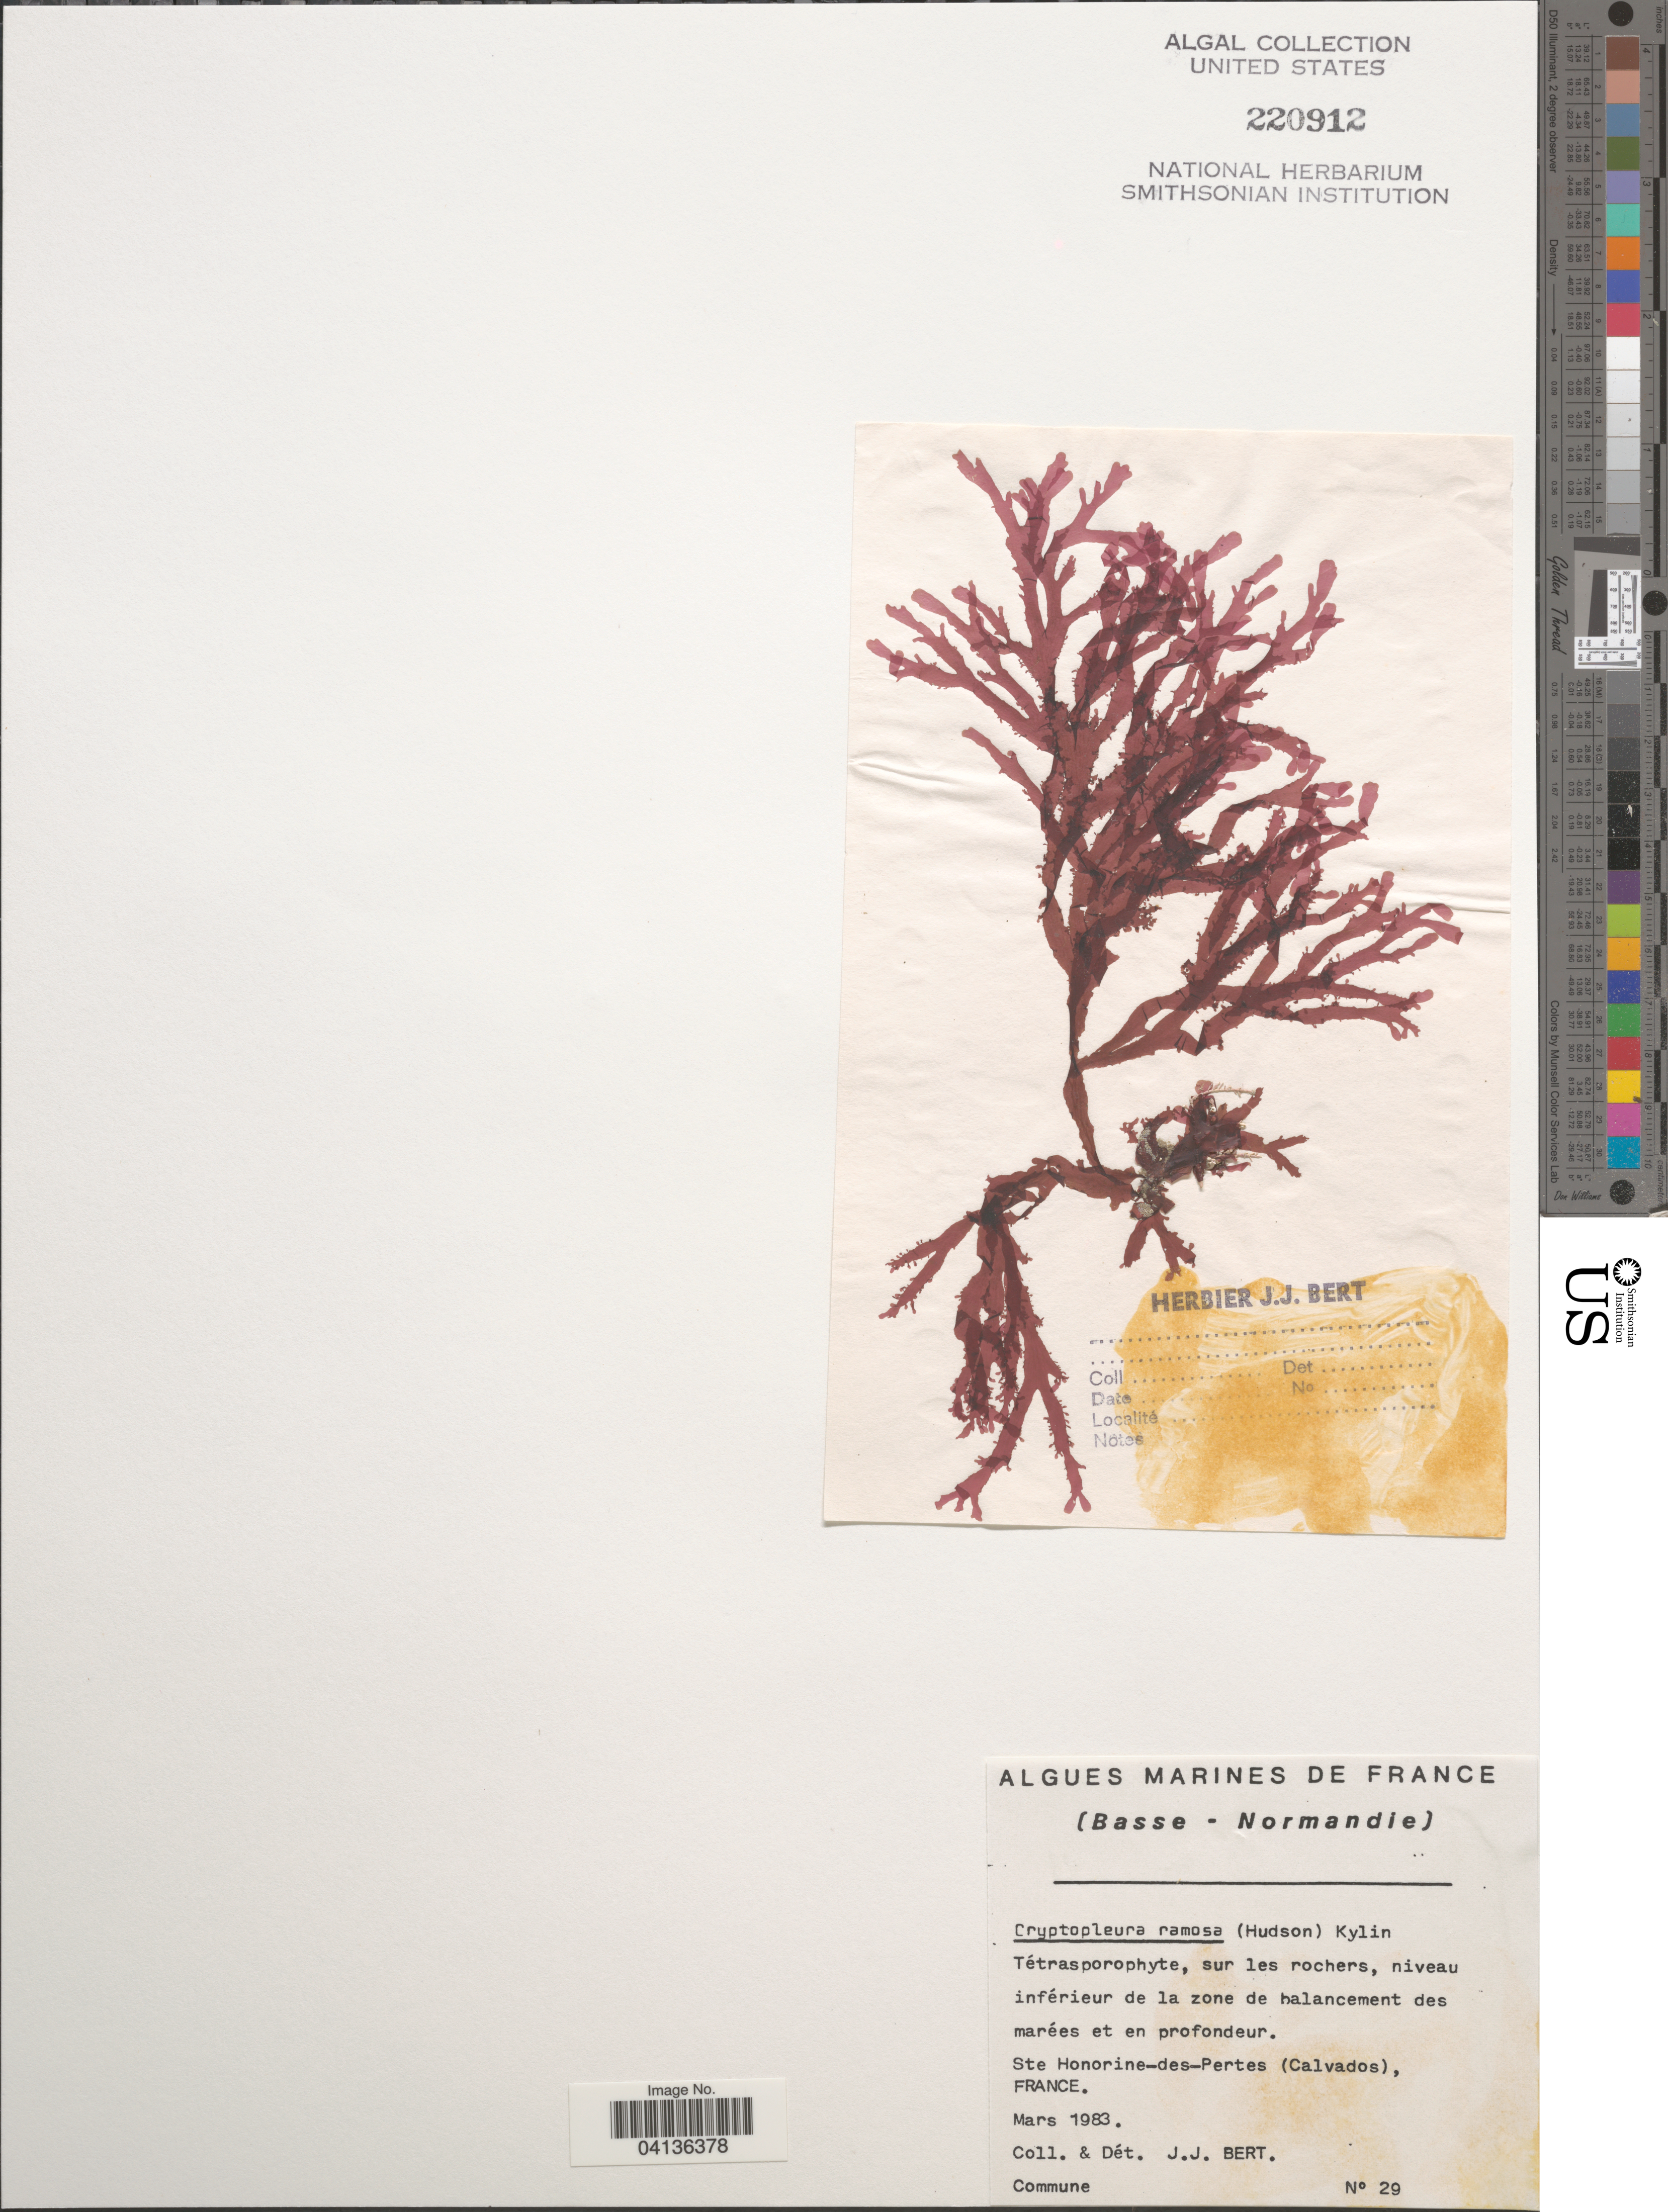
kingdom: Plantae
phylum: Rhodophyta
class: Florideophyceae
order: Ceramiales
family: Delesseriaceae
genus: Cryptopleura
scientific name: Cryptopleura ramosa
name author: (Huds.) L.M. Newton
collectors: J. Bert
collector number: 29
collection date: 1983-03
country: France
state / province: Normandie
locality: Ste Honorine-des-Pertes (Calvados).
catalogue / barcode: US 220912